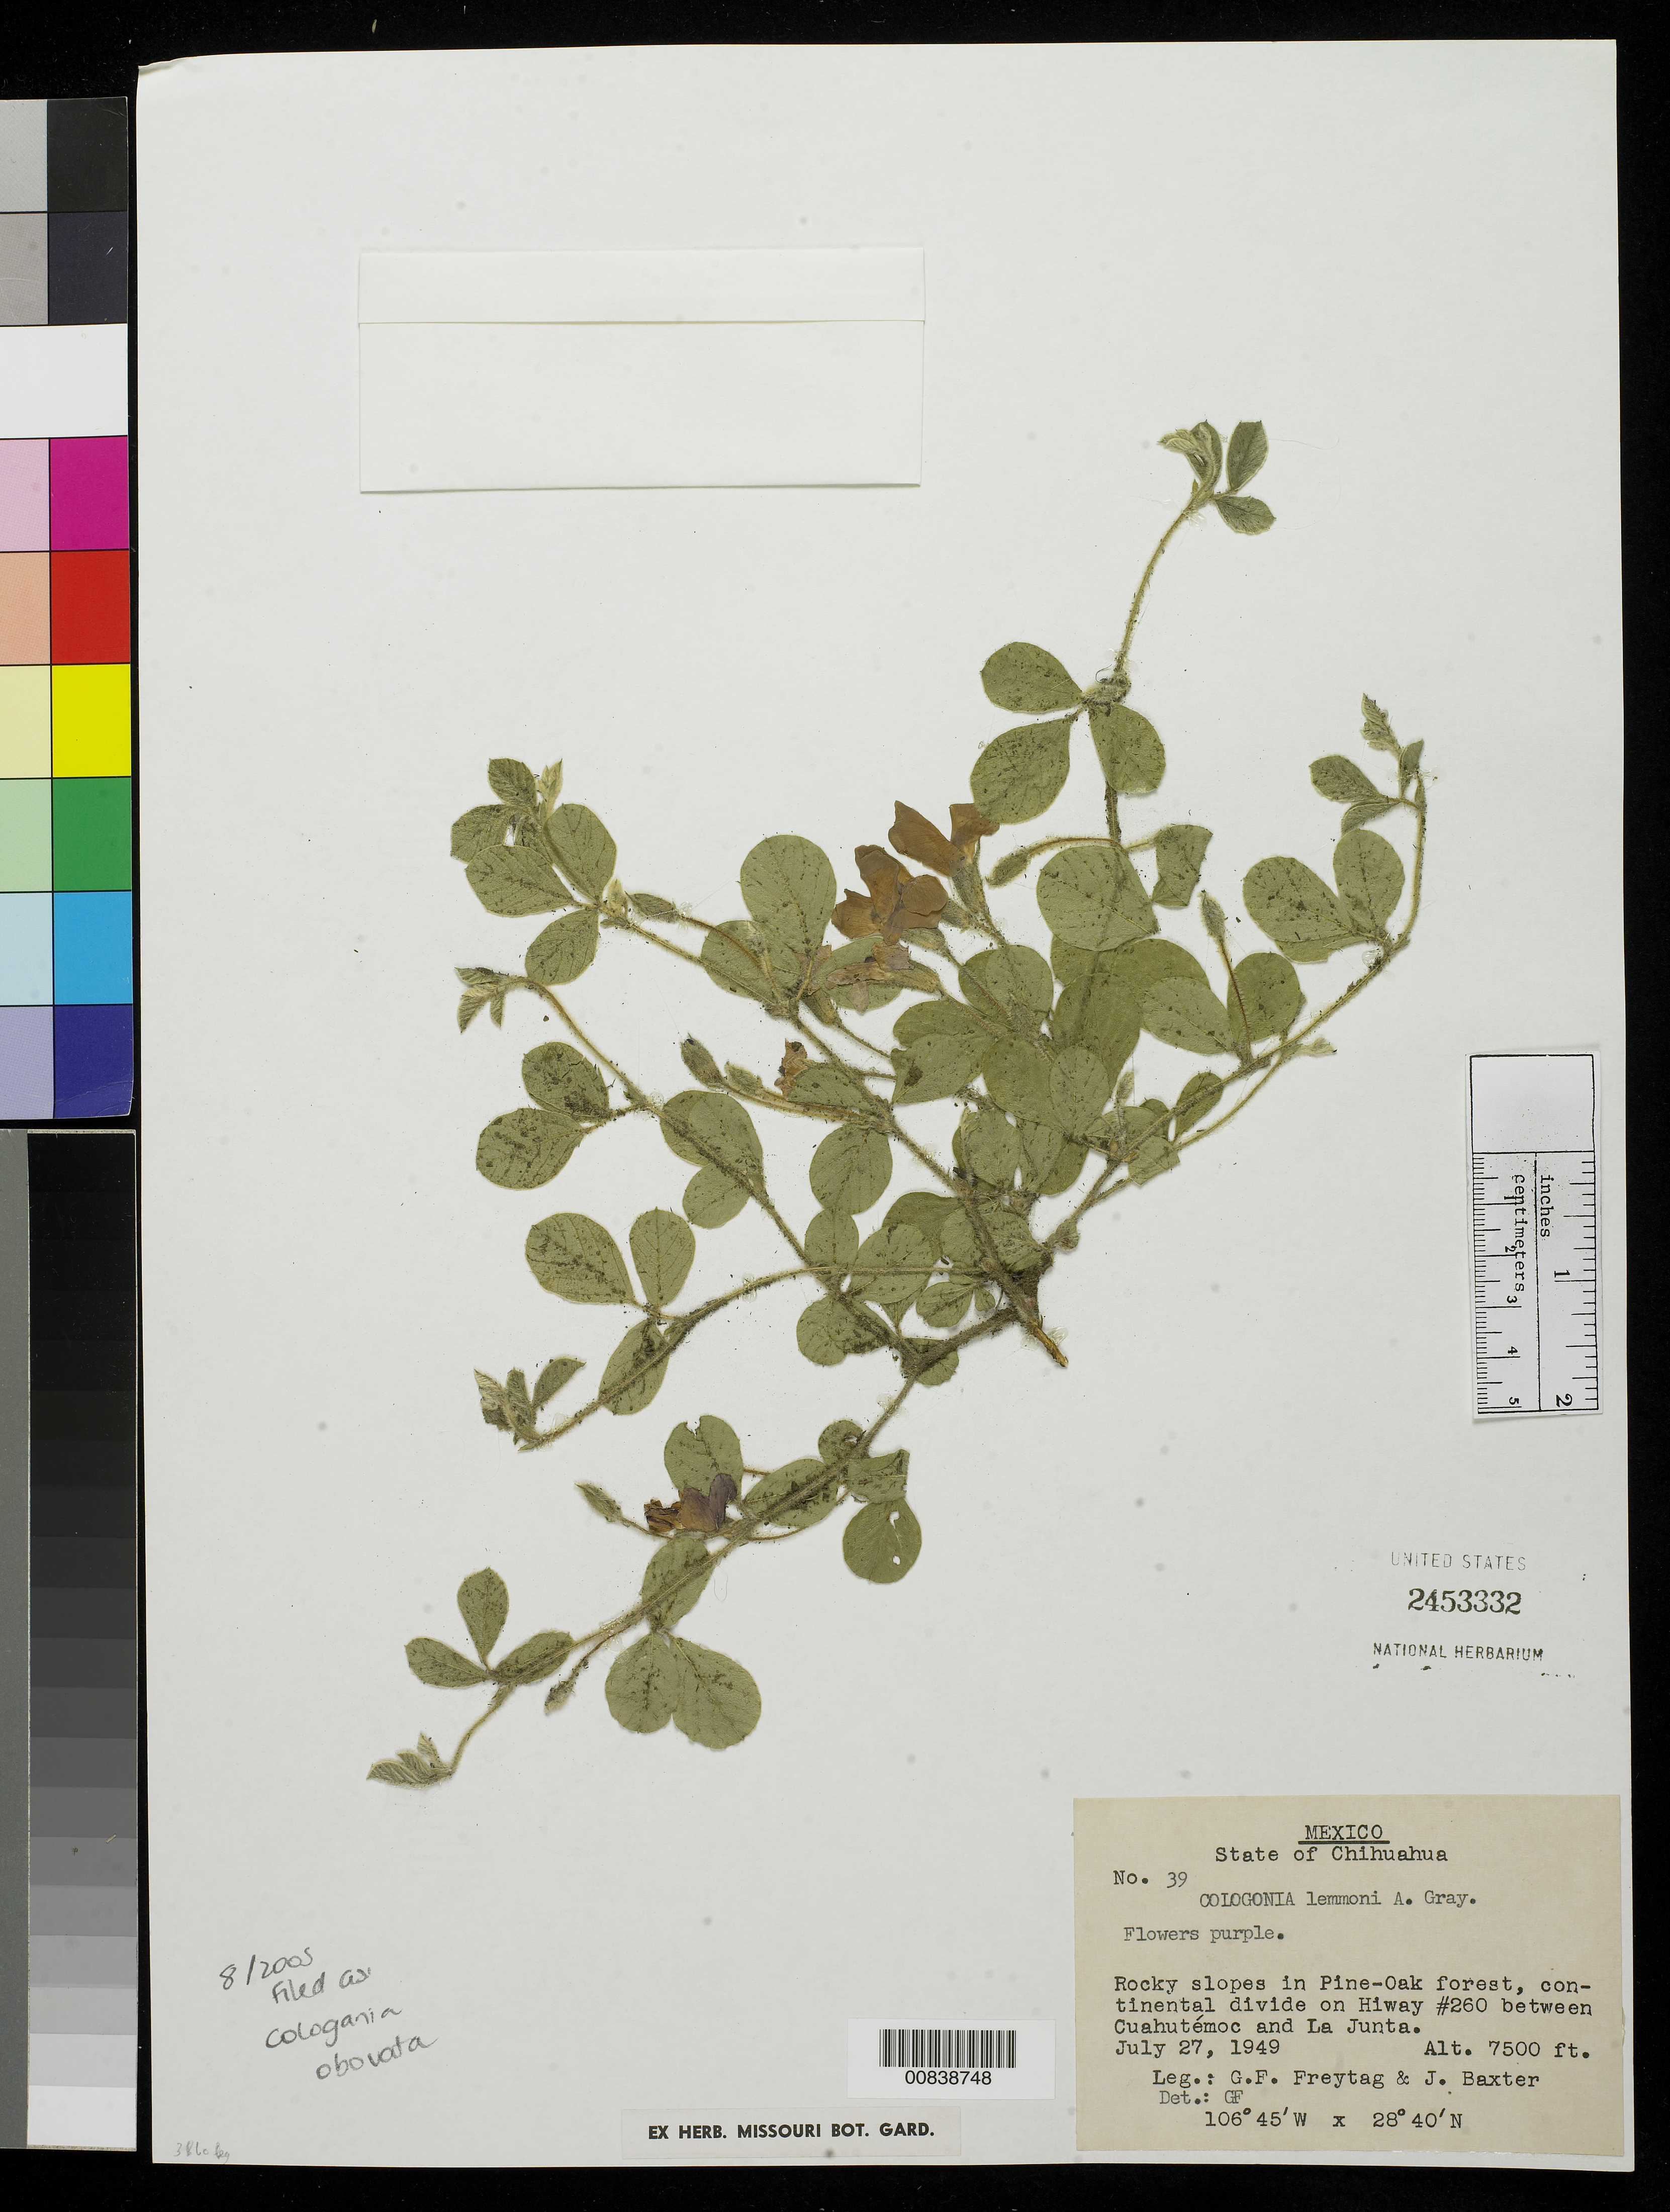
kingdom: Plantae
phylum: Tracheophyta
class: Magnoliopsida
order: Fabales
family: Fabaceae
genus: Cologania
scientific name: Cologania obovata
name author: Schltdl.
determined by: Flores F., Gabriel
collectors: G. F. Freytag & J. Baxter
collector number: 39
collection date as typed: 27 Jul 1949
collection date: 1949-07-27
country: Mexico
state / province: Chihuahua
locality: Continental divide on Highway #260 between Cuauhtémoc and La Junta.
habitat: Rocky slopes in Pine-Oak forest.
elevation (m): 2286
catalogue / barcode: US 2453332